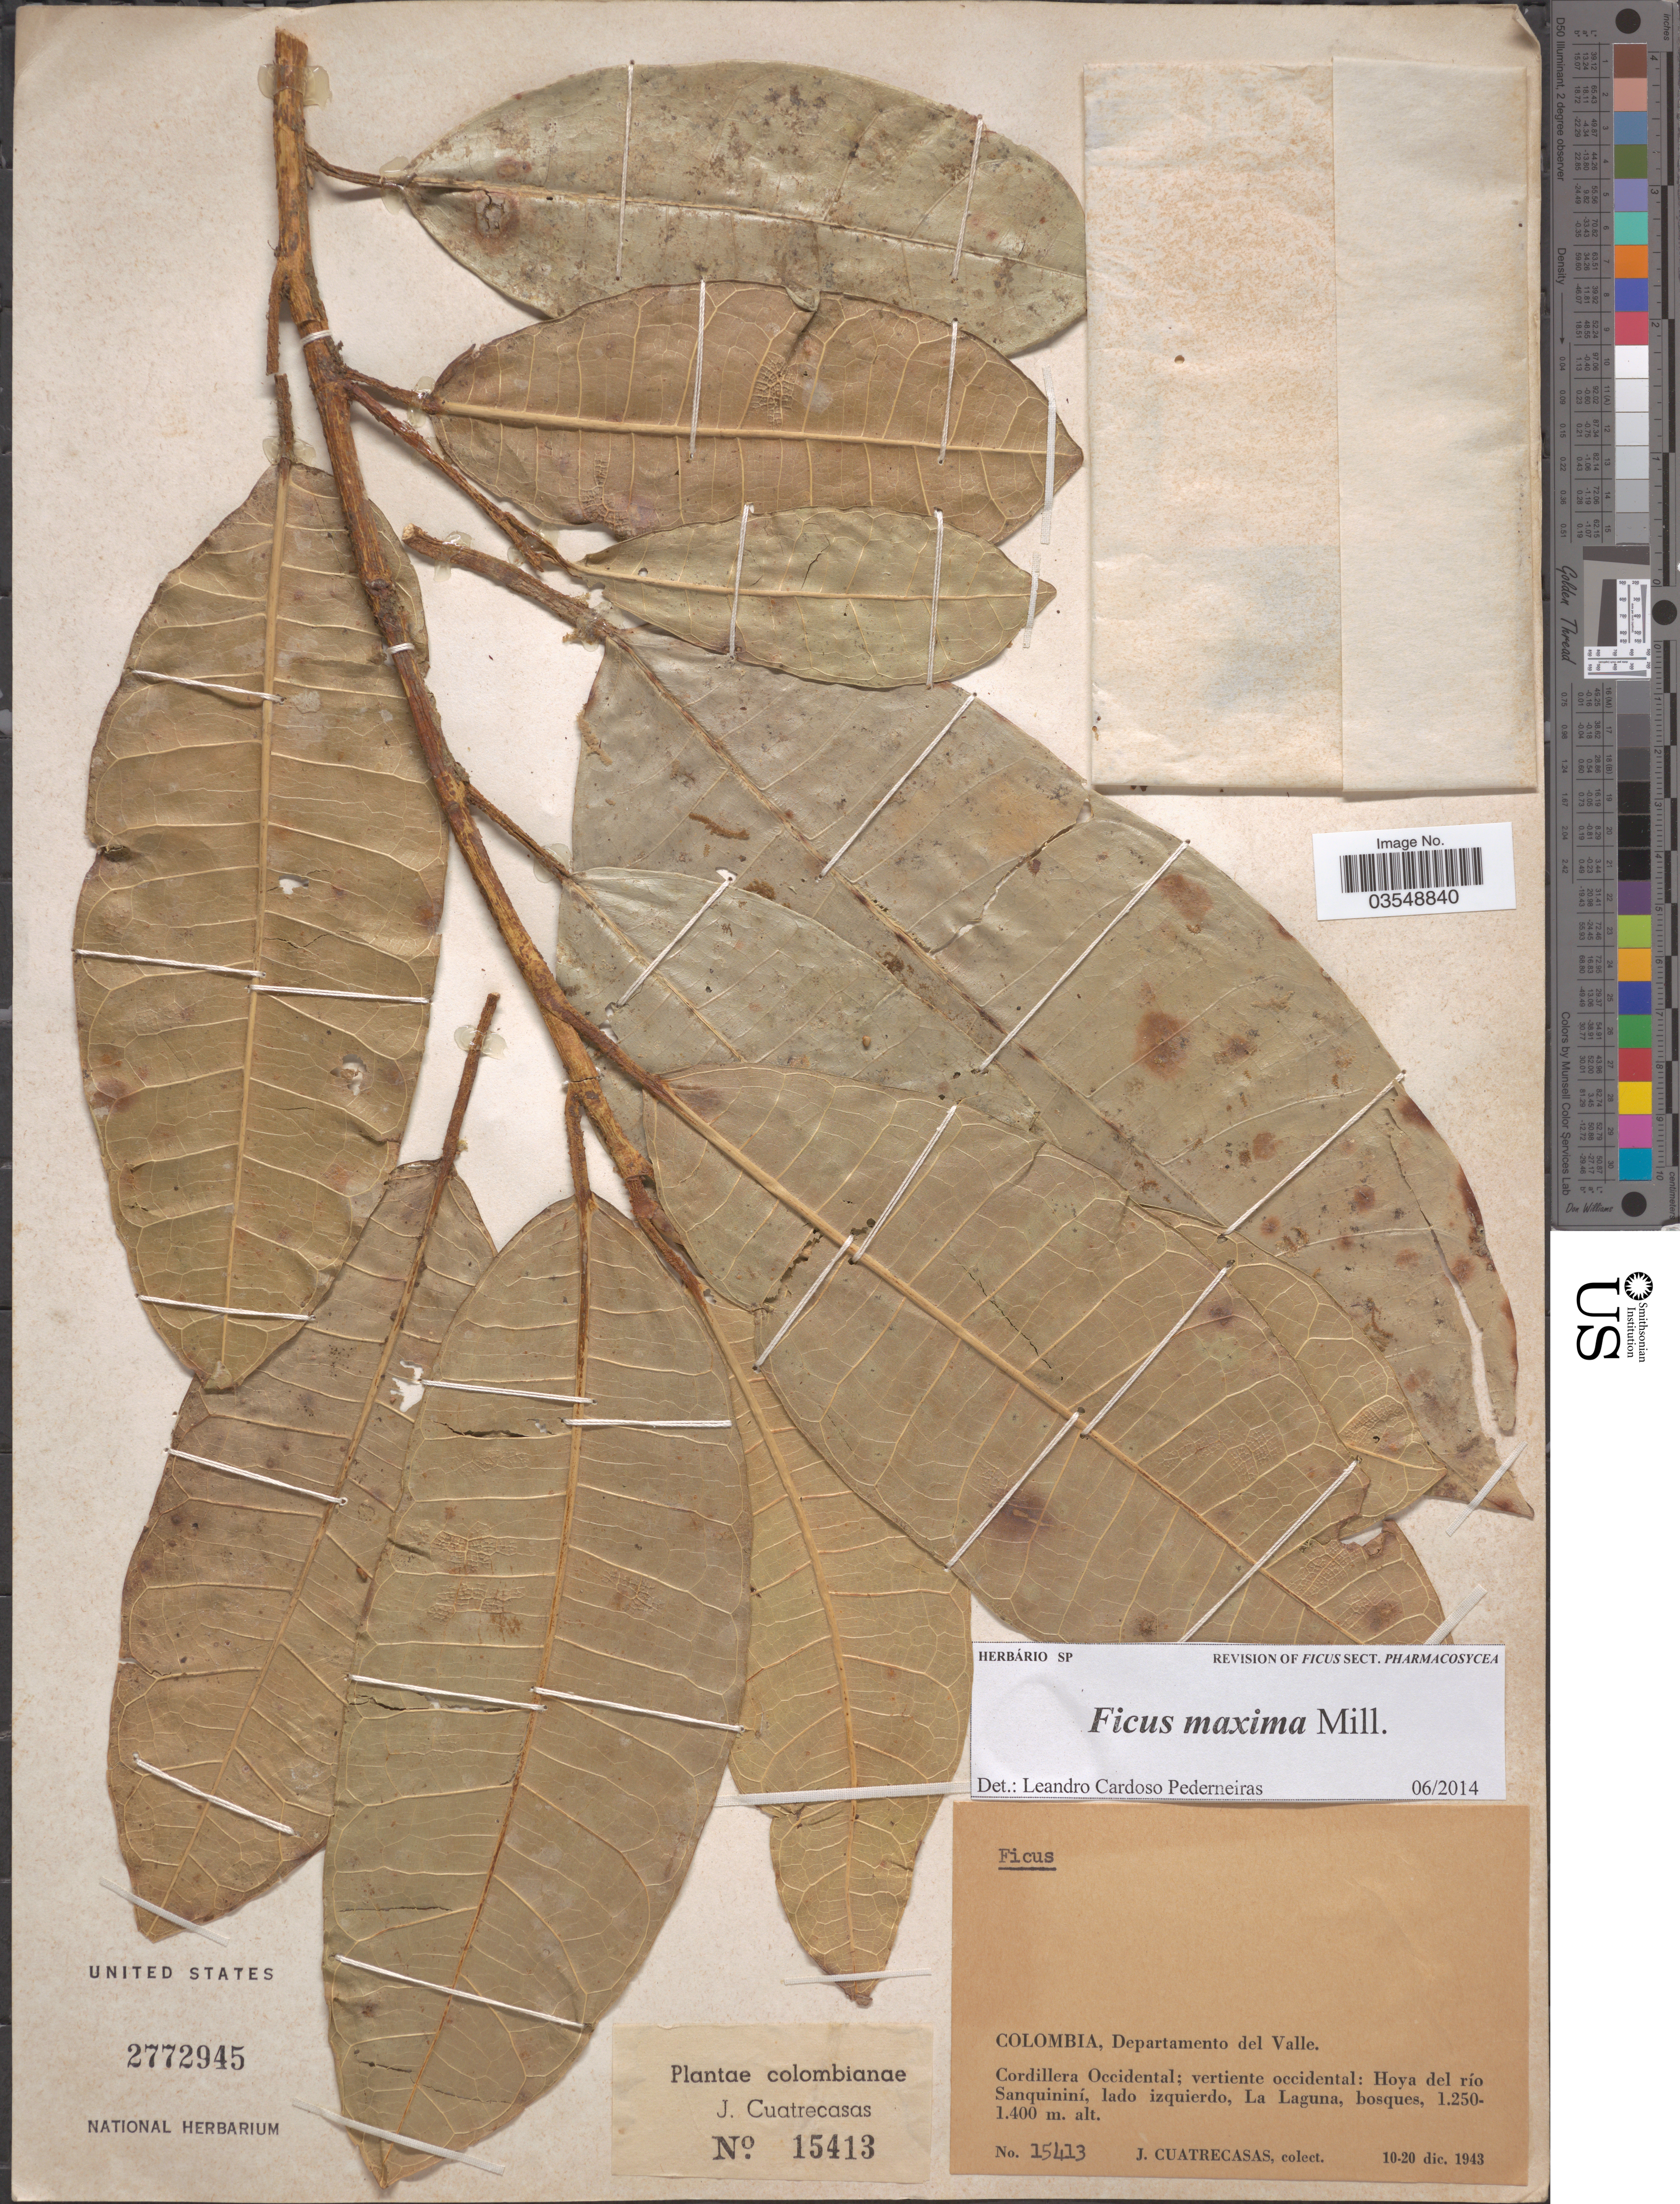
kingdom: Plantae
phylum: Tracheophyta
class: Magnoliopsida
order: Rosales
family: Moraceae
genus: Ficus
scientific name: Ficus maxima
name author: Mill.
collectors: J. Cuatrecasas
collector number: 15413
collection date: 1943-12-10/1943-12-20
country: Colombia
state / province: Valle del Cauca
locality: Departamento del Valle. Cordillera Occidental; vertiente occidental; Hoya del río Sanquininí, lado izquierdo, La Laguna, bosques.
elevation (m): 1250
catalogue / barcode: US 2772945